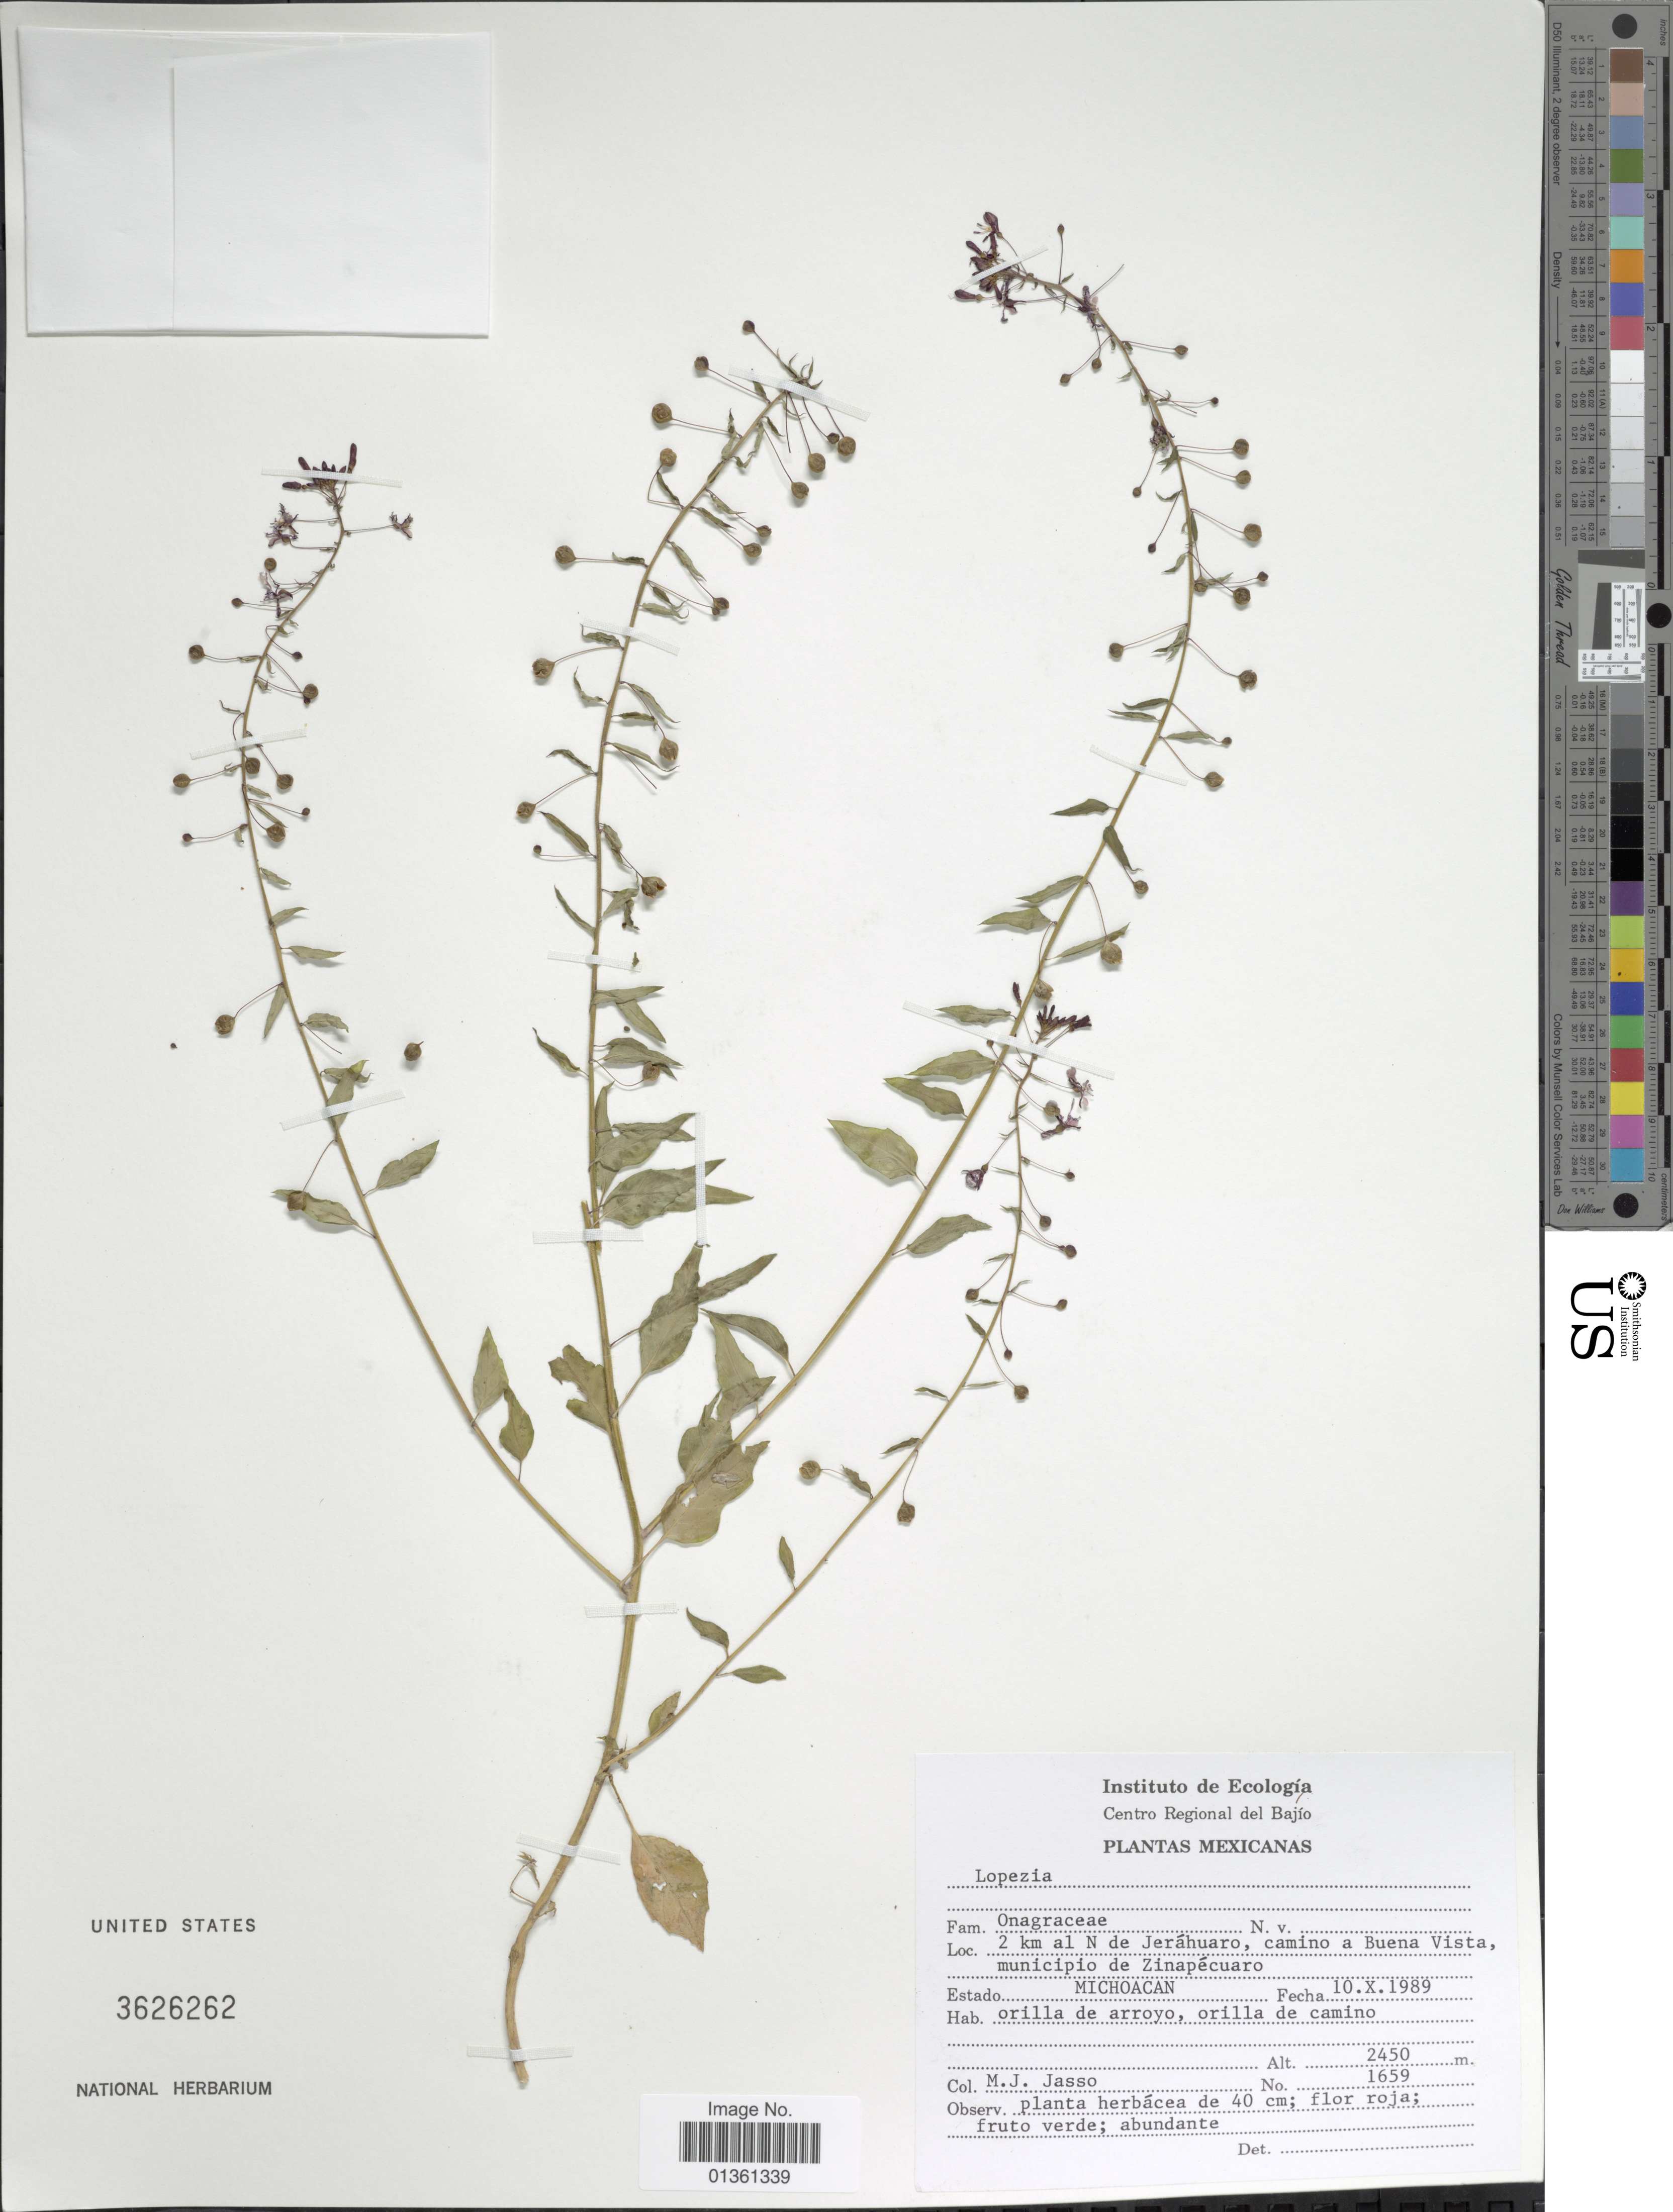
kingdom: Plantae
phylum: Tracheophyta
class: Magnoliopsida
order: Myrtales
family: Onagraceae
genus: Lopezia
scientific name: Lopezia sp.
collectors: M. Jasso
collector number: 1659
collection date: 1989-10-10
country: Mexico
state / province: Michoacán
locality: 2 km al N de Jeráhuaro, camino a Buena Vista, municipio de Zinapécuaro.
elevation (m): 2450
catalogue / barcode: US 3626262